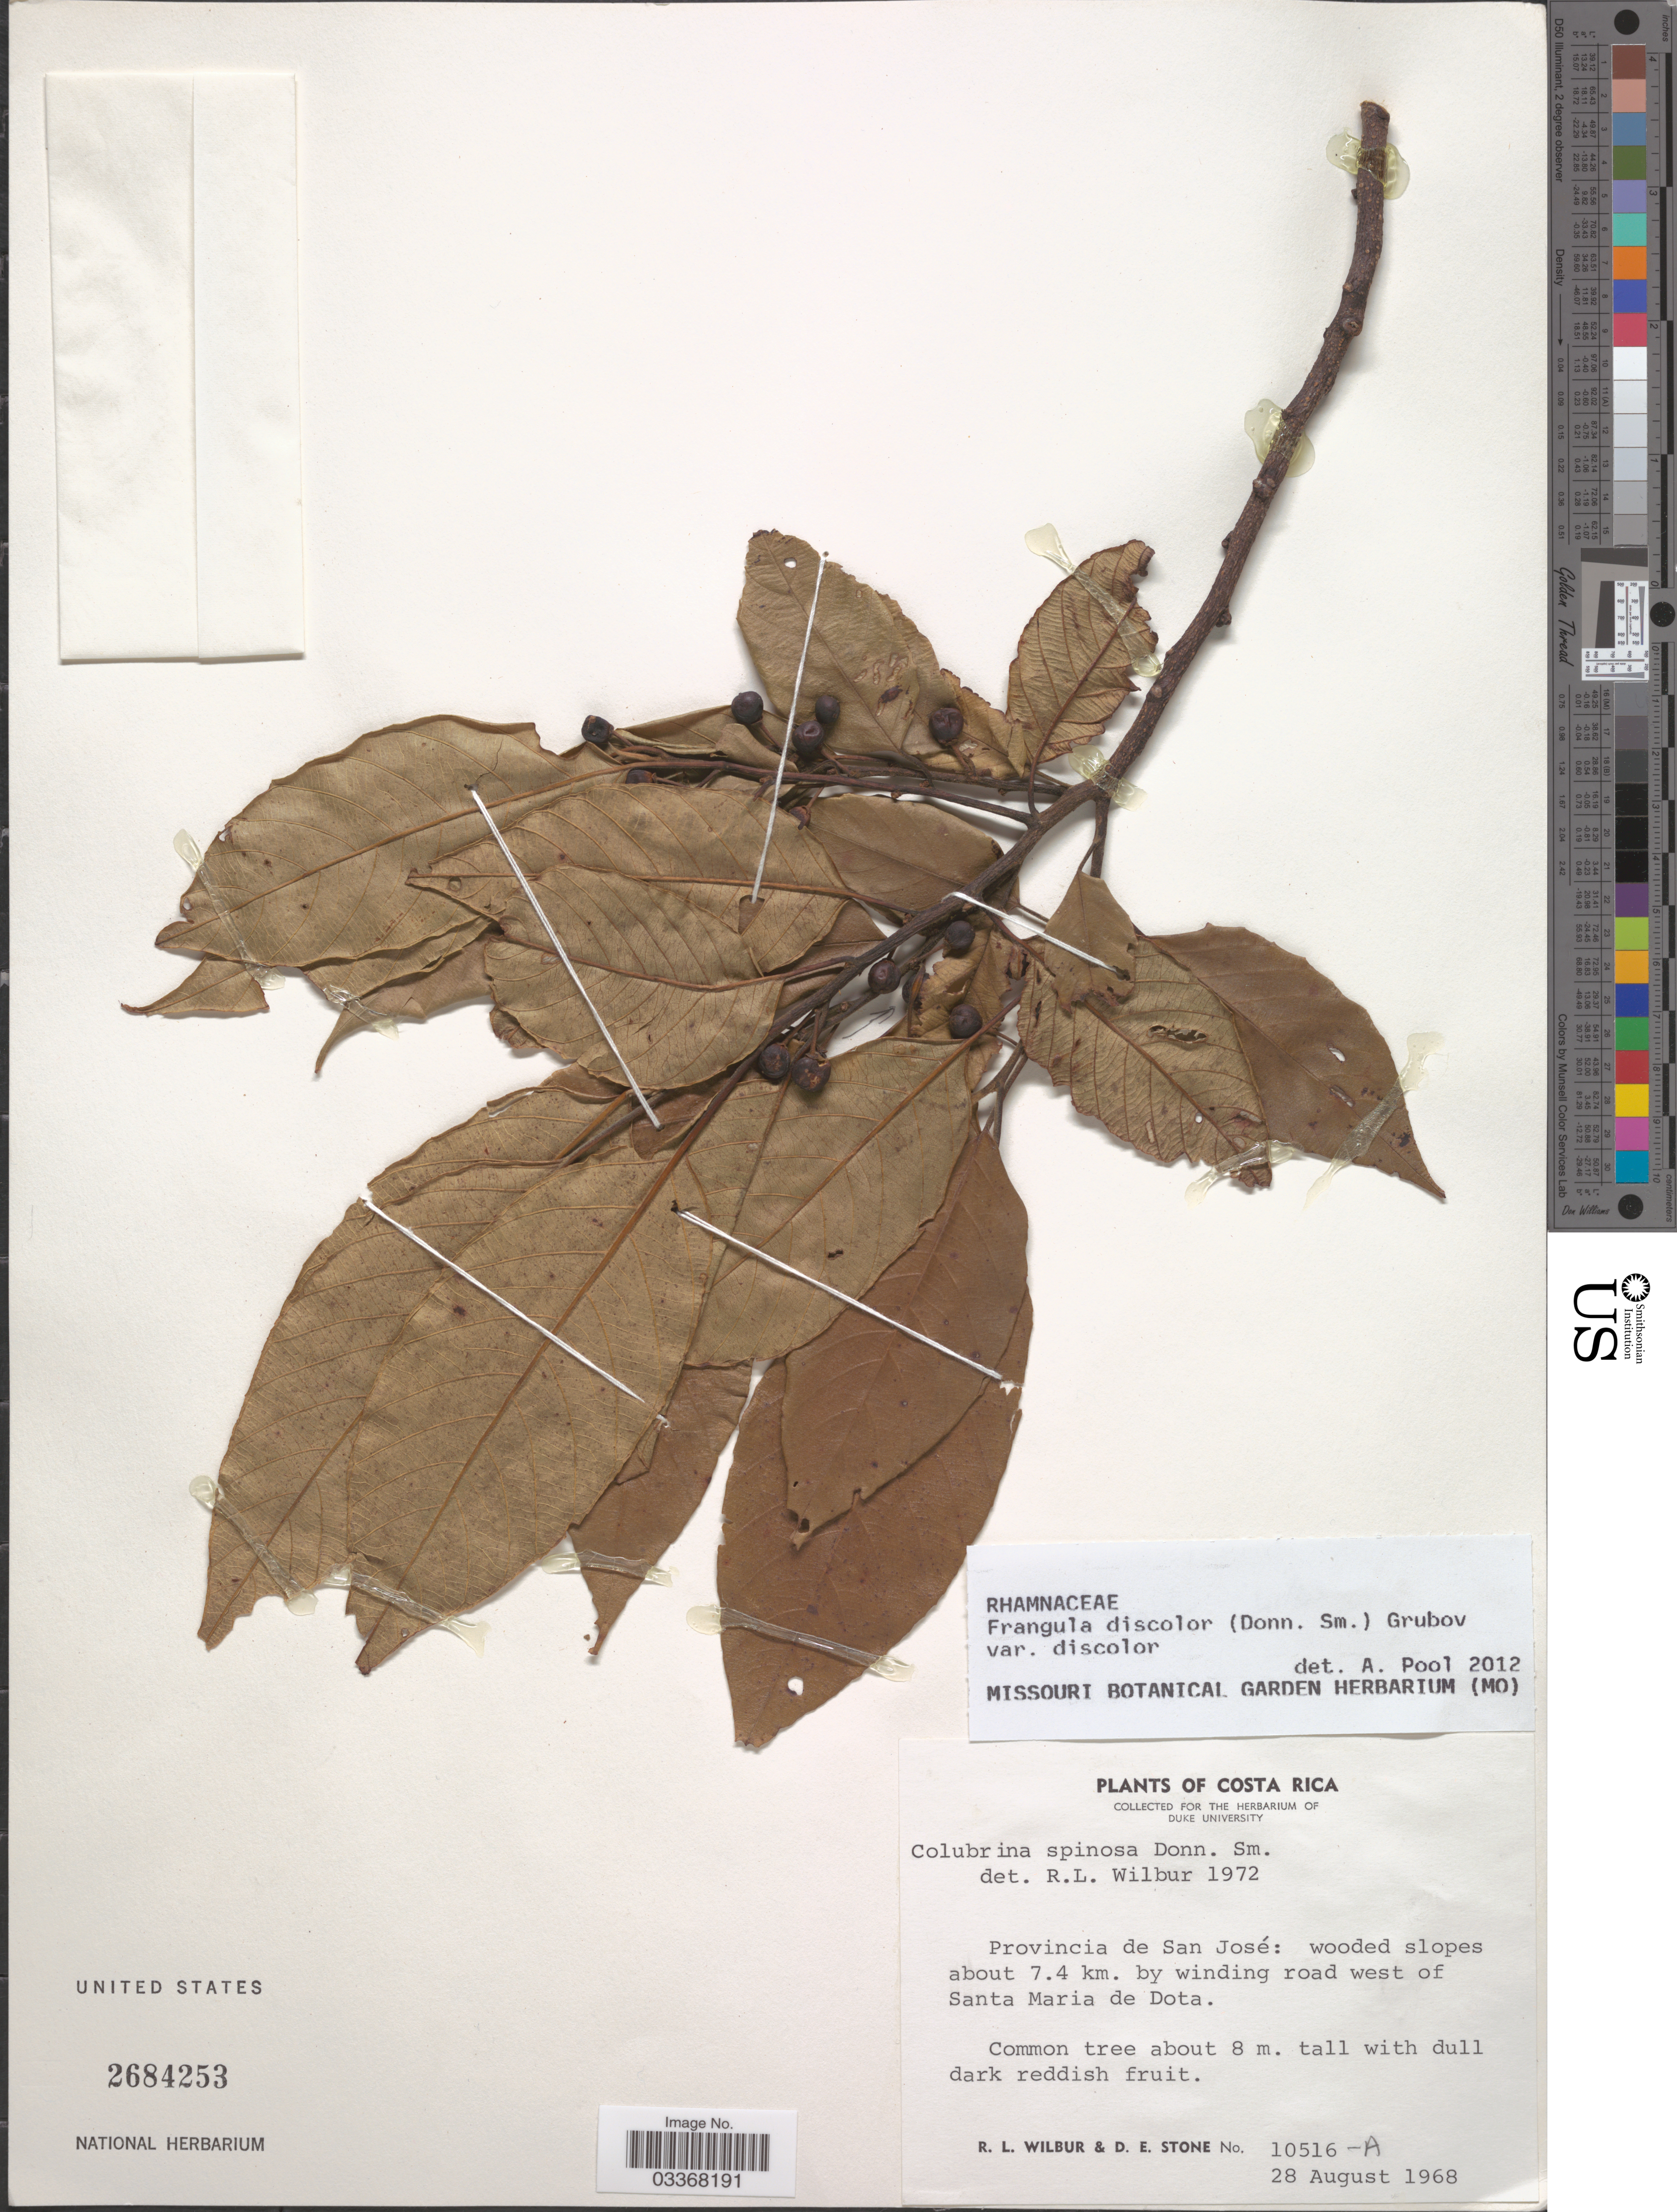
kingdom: Plantae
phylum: Tracheophyta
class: Magnoliopsida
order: Rosales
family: Rhamnaceae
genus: Frangula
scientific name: Frangula discolor var. discolor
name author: (Donn. Sm.) Grubov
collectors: R. L. Wilbur & D. E. Stone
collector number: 10516-A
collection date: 1968-08-28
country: Costa Rica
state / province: San José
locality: Wooded slopes about 7.4 km. by winding road west of Santa Maria de Dota.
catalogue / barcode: US 2684253